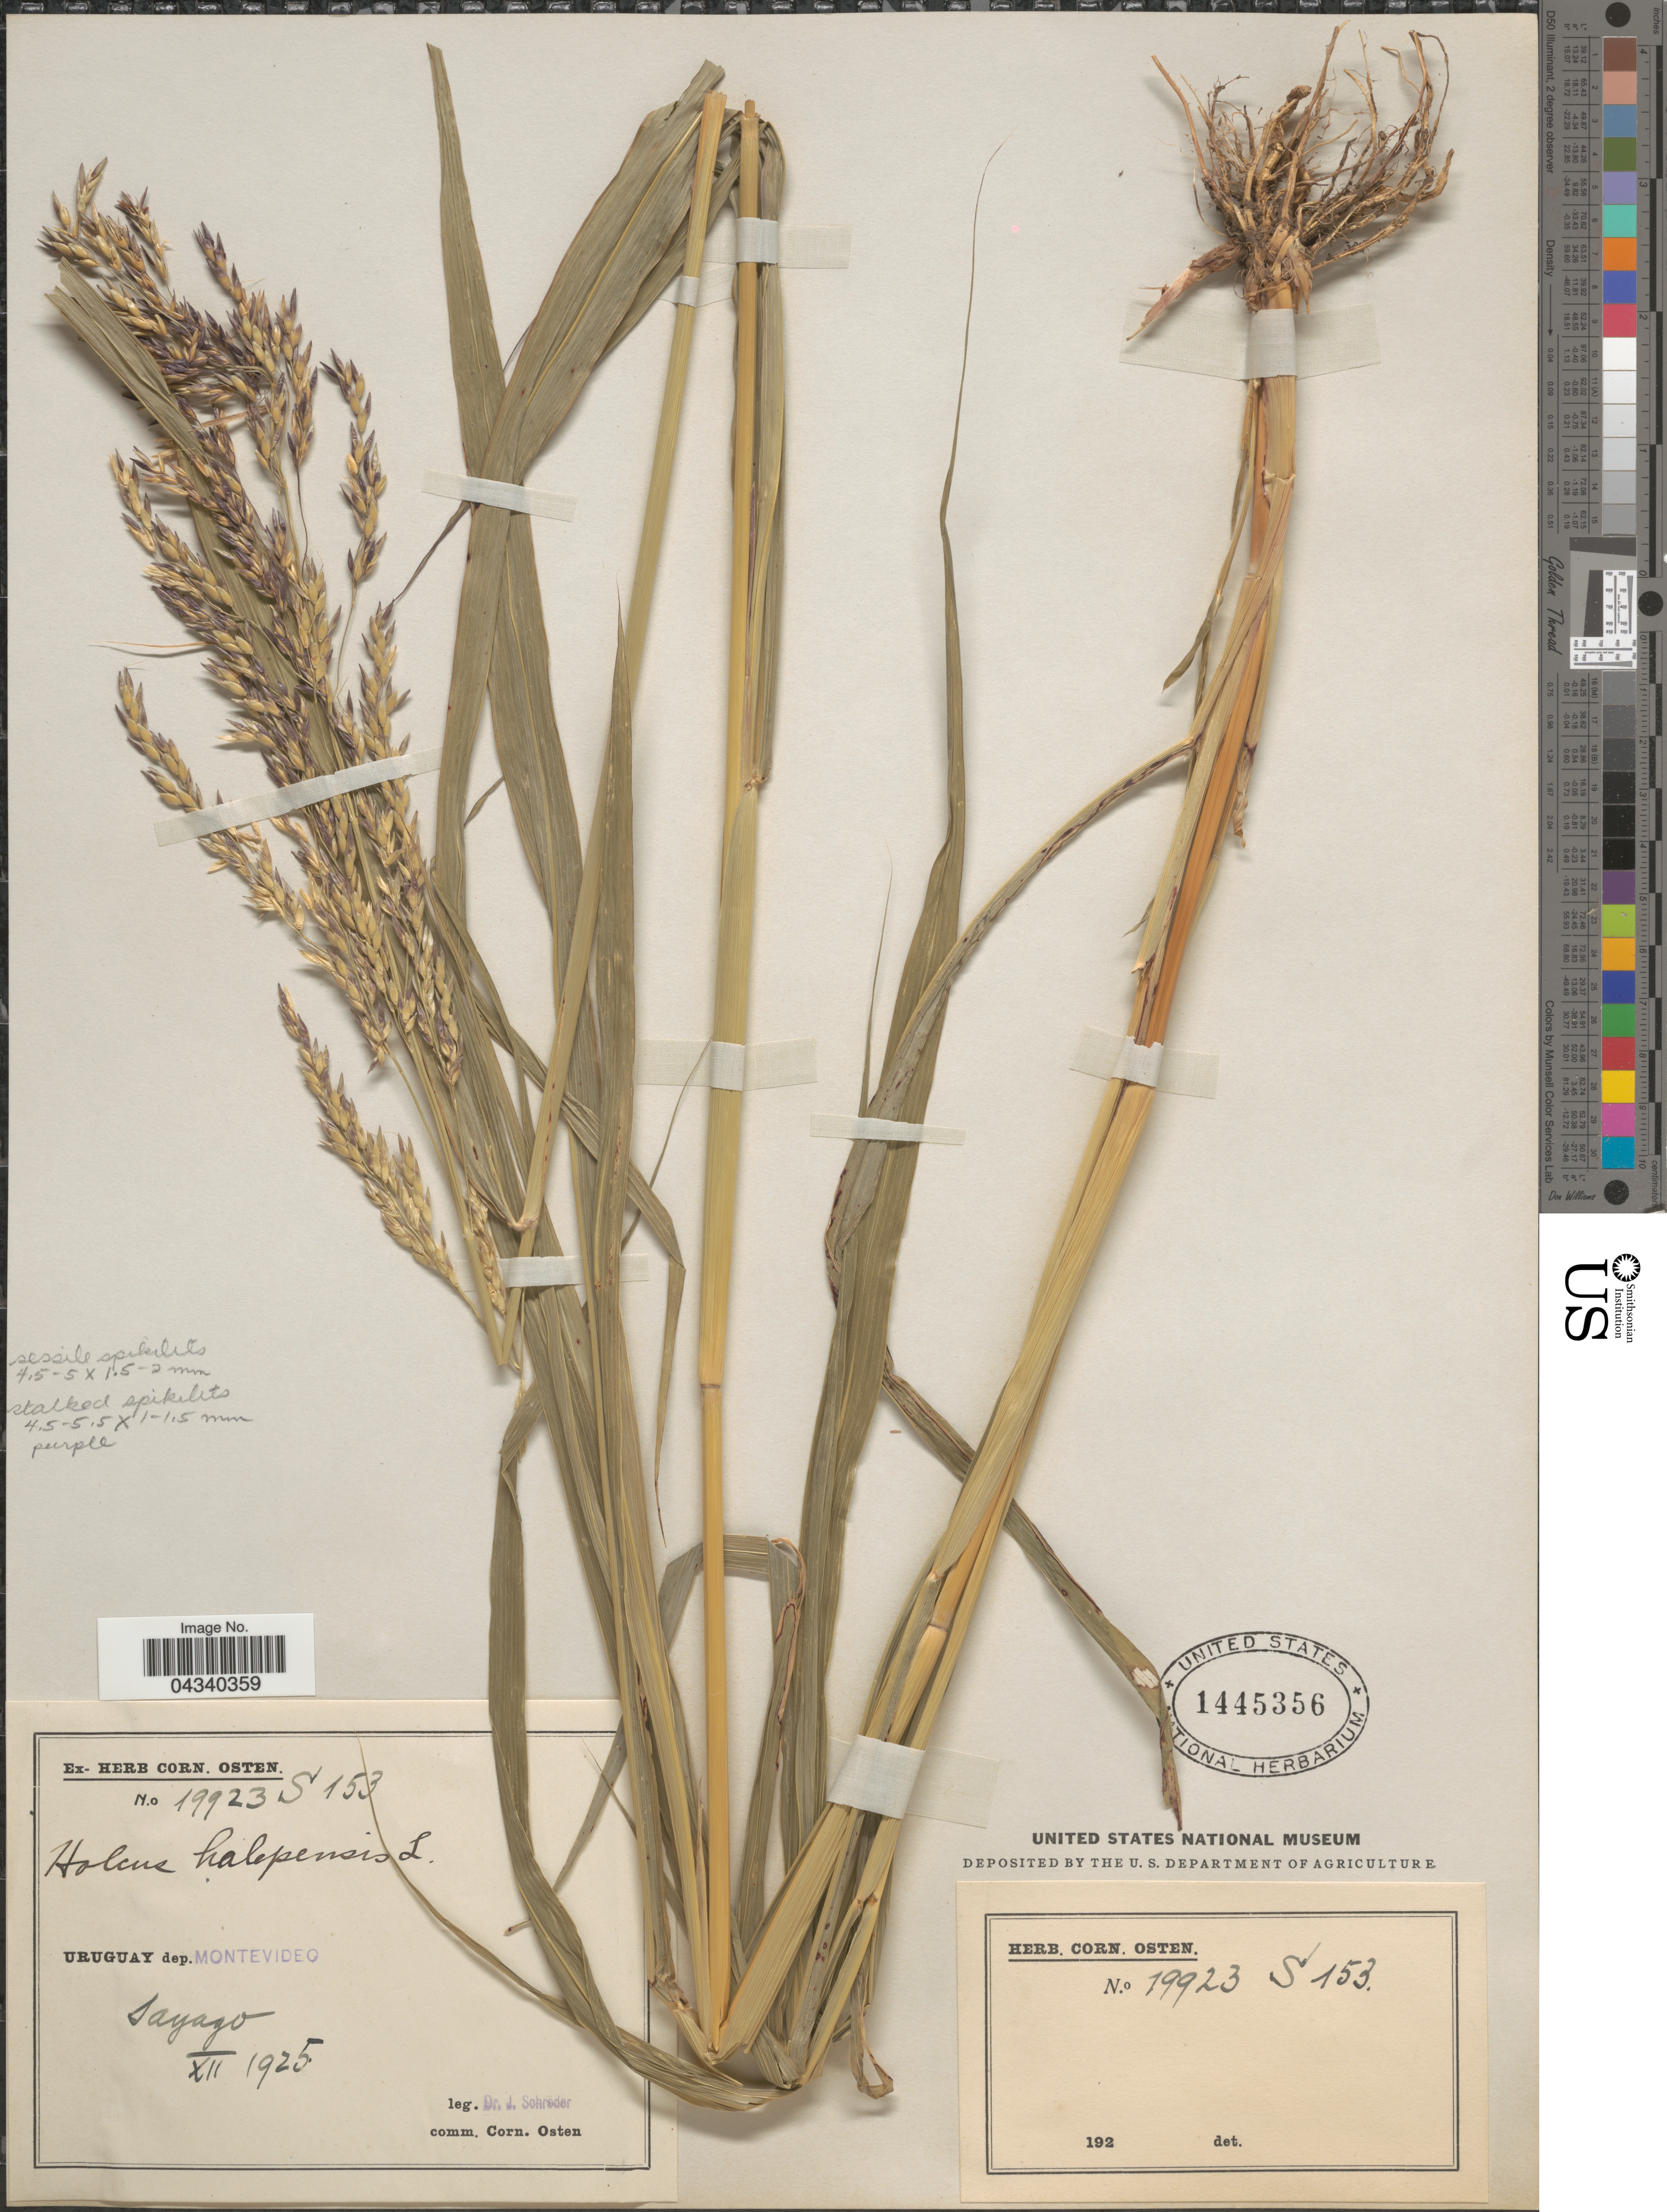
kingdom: Plantae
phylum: Tracheophyta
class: Liliopsida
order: Poales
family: Poaceae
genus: Sorghum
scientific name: Sorghum halepense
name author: (L.) Pers.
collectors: J. Schröder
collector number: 19923S153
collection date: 1925-12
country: Uruguay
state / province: Montevideo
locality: Dep. Montevideo. Sayago.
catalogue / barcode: US 1445356